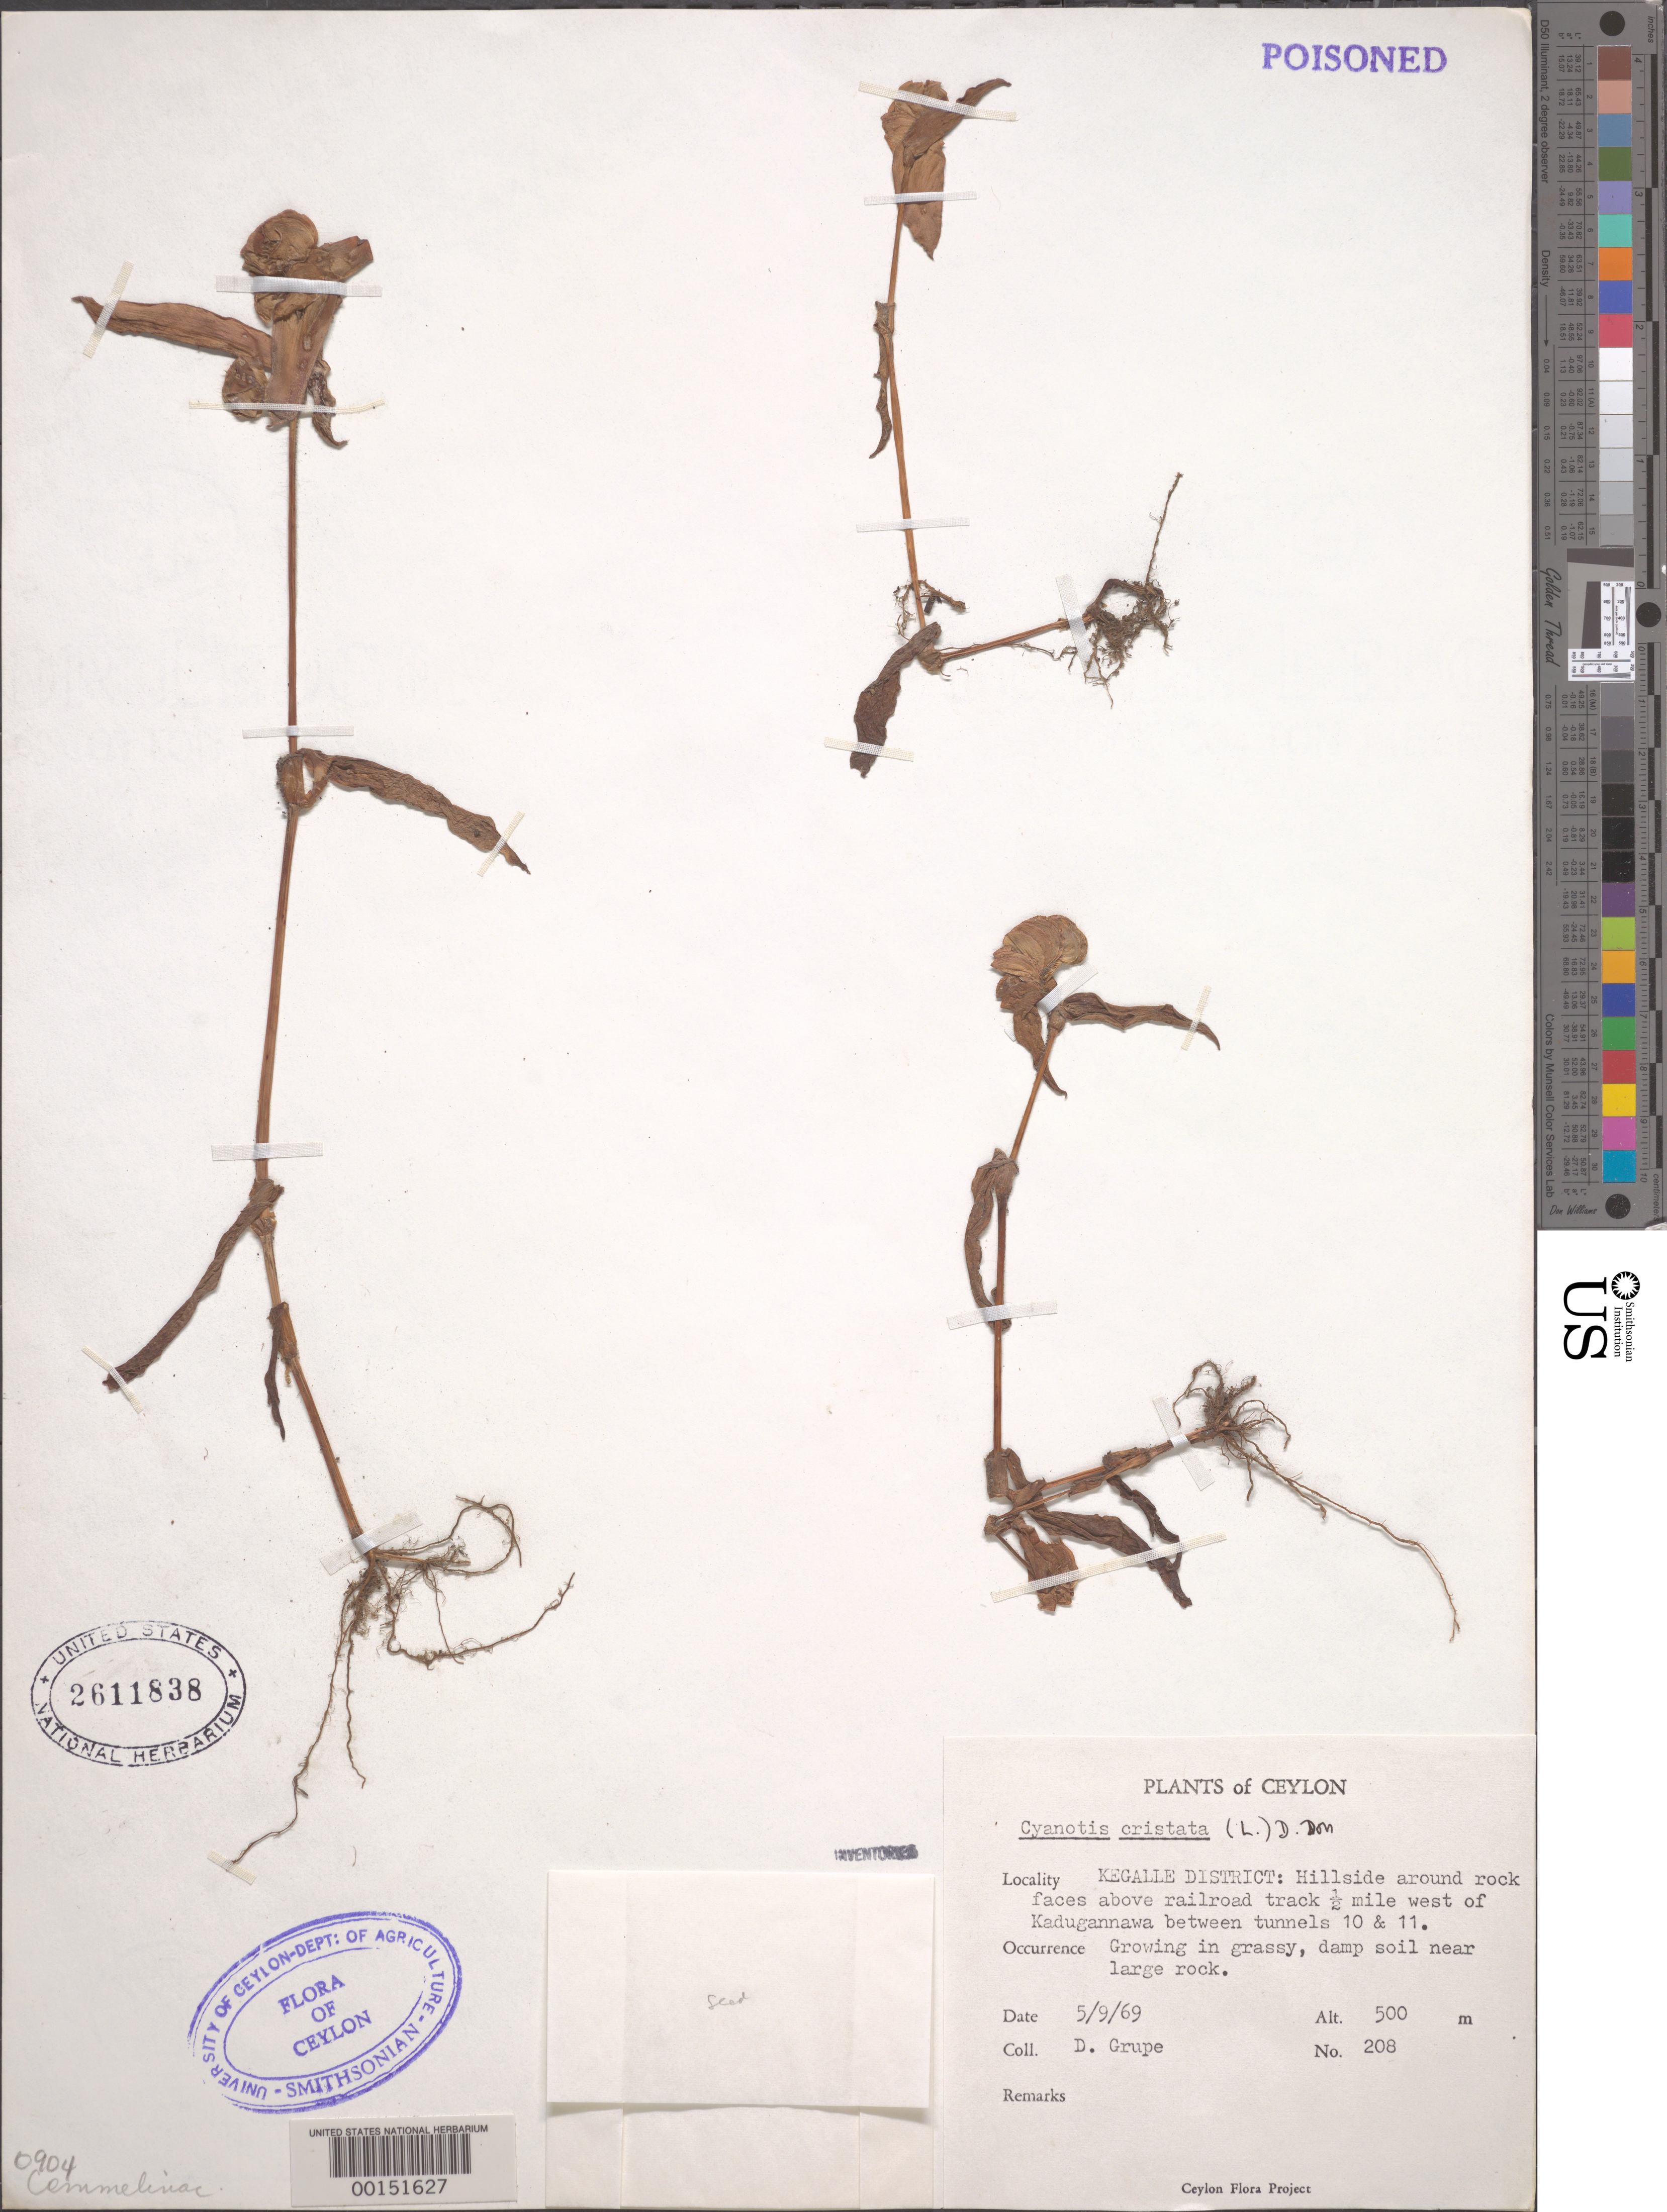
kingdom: Plantae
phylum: Tracheophyta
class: Liliopsida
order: Commelinales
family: Commelinaceae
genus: Cyanotis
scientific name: Cyanotis cristata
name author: (L.) D. Don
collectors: D. Grupe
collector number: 208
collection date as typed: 05 Sep 1969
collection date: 1969-09-05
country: Sri Lanka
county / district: Kegalla Dist.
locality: W of kadugannawa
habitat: Damp soil near rock; hillside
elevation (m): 500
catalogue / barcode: US 2611838